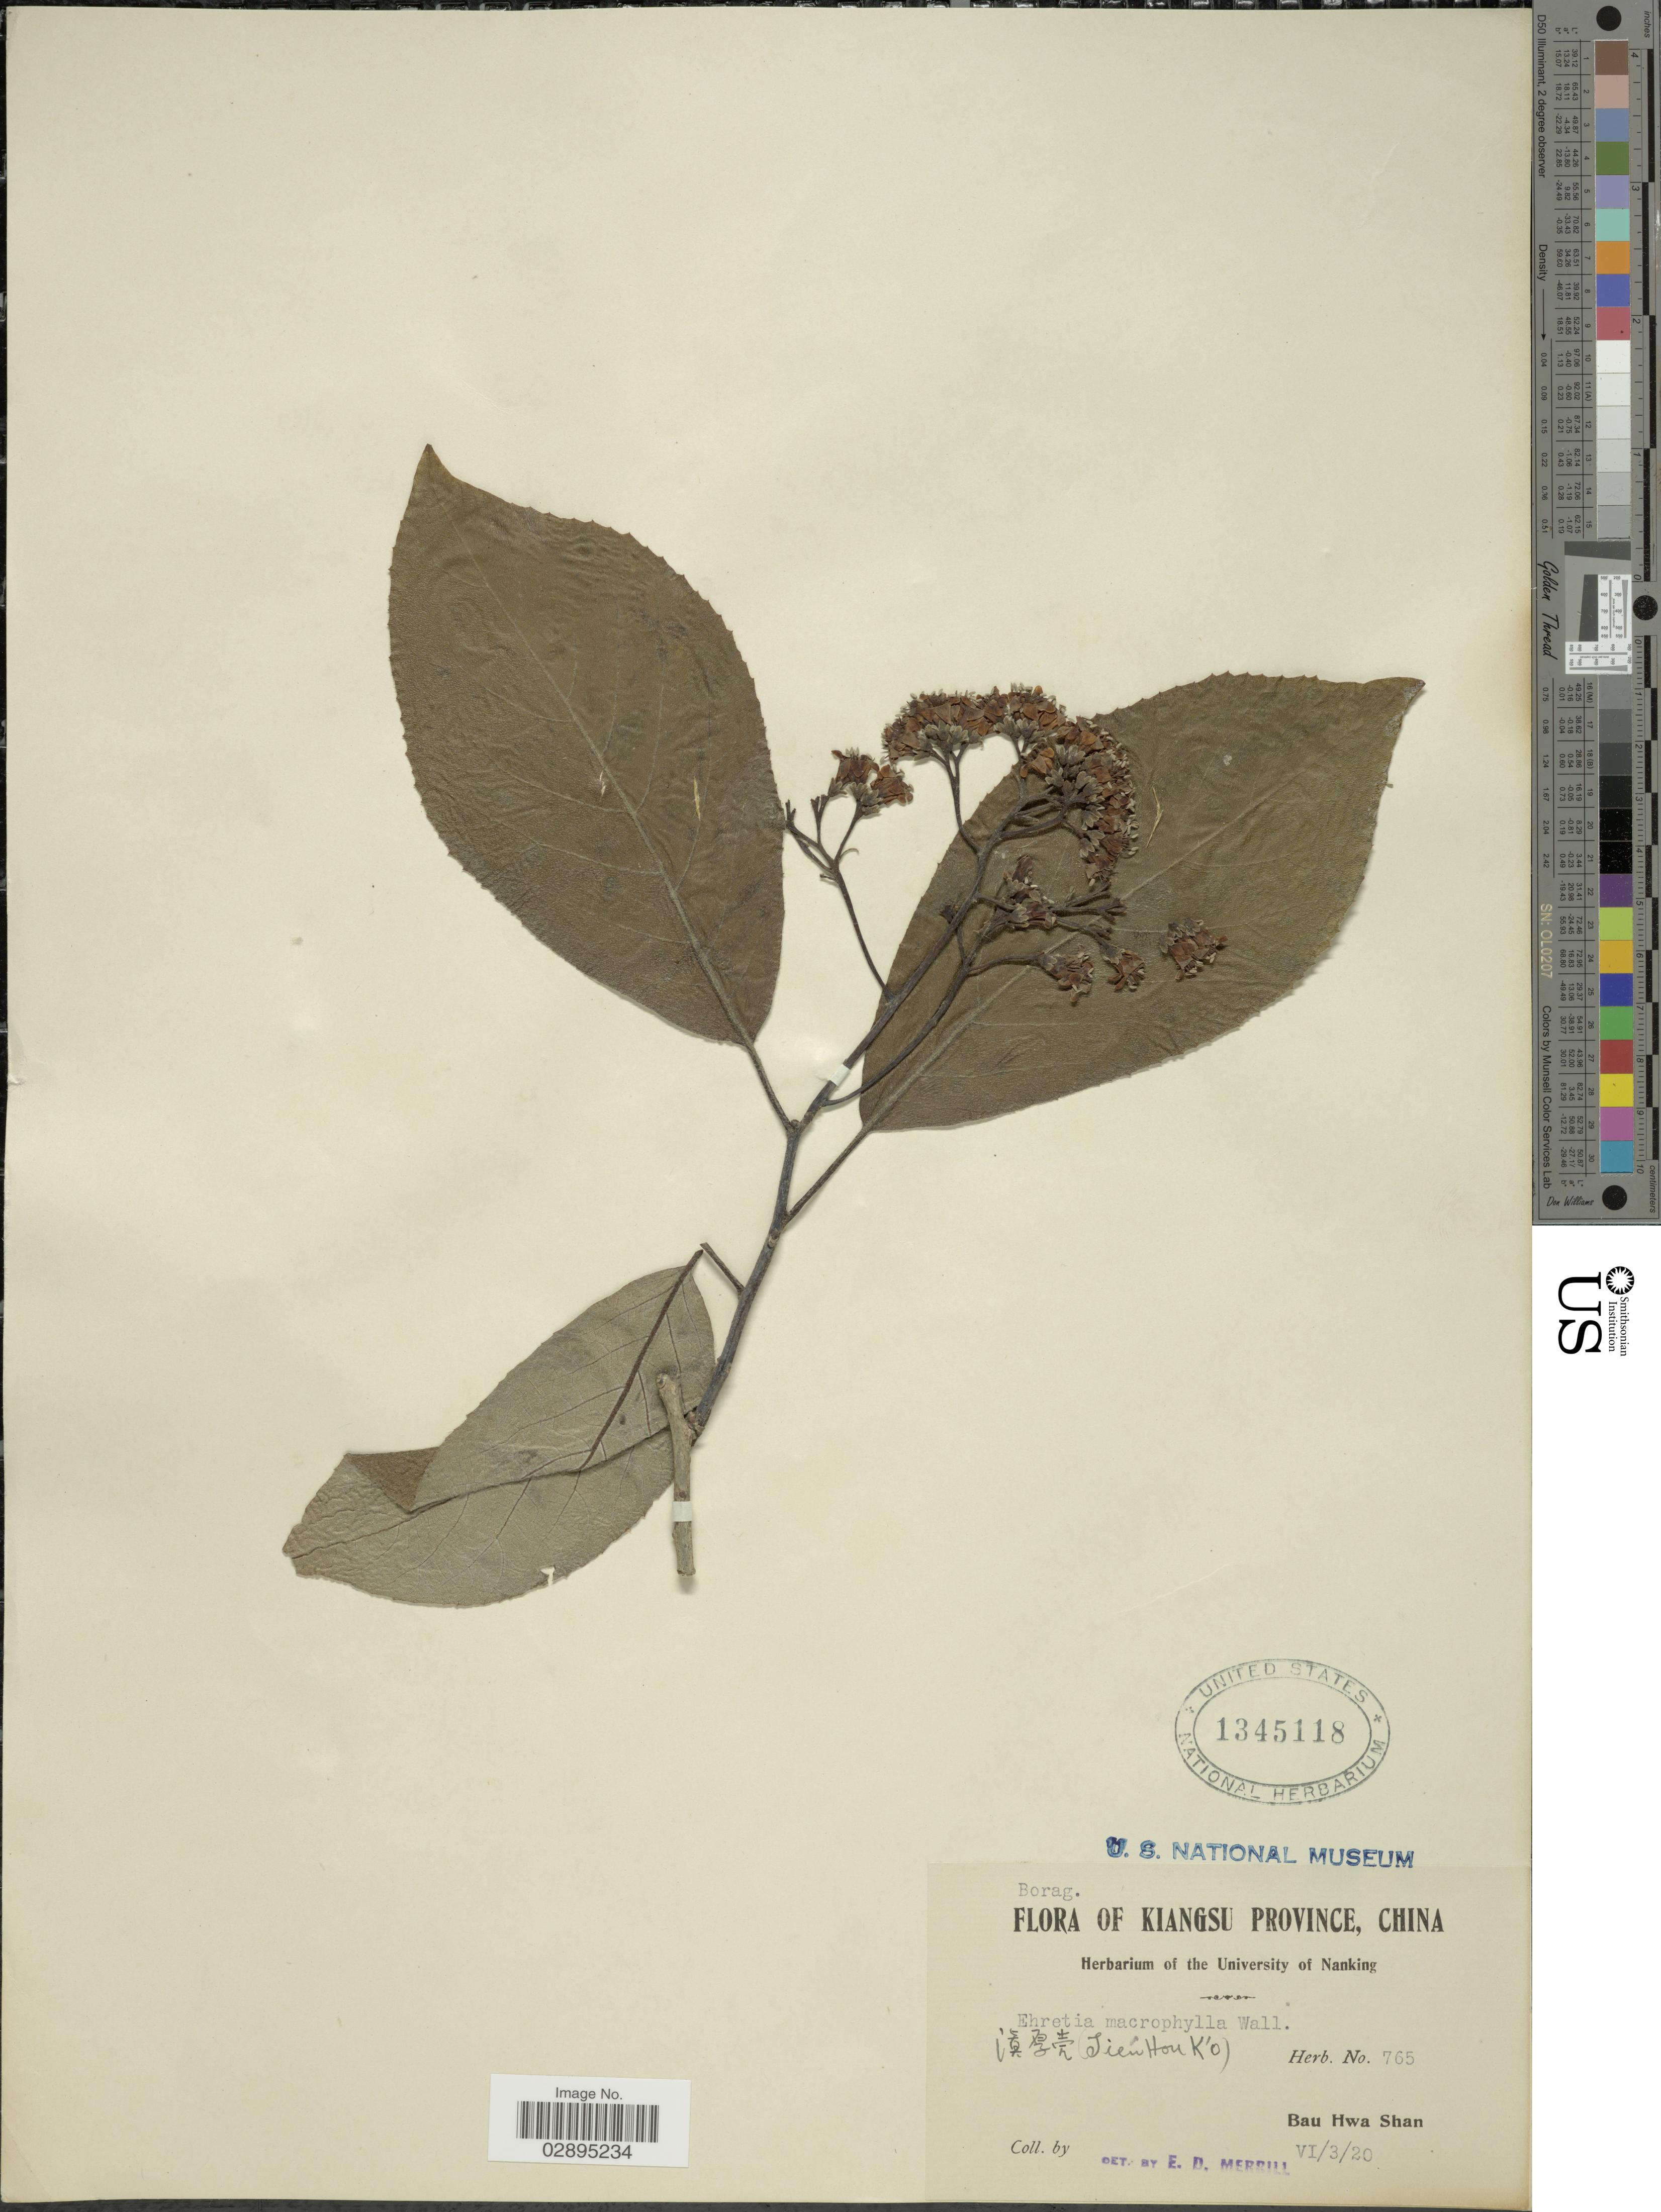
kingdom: Plantae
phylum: Tracheophyta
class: Magnoliopsida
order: Boraginales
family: Ehretiaceae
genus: Ehretia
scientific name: Ehretia dicksonii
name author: Hance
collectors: ex herb. University of Nanking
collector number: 765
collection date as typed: Transcribed d/m/y: 3/6/20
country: China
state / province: Jiangsu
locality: Kiangsu Province. Bau Hwa Shan.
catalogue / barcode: US 1345118